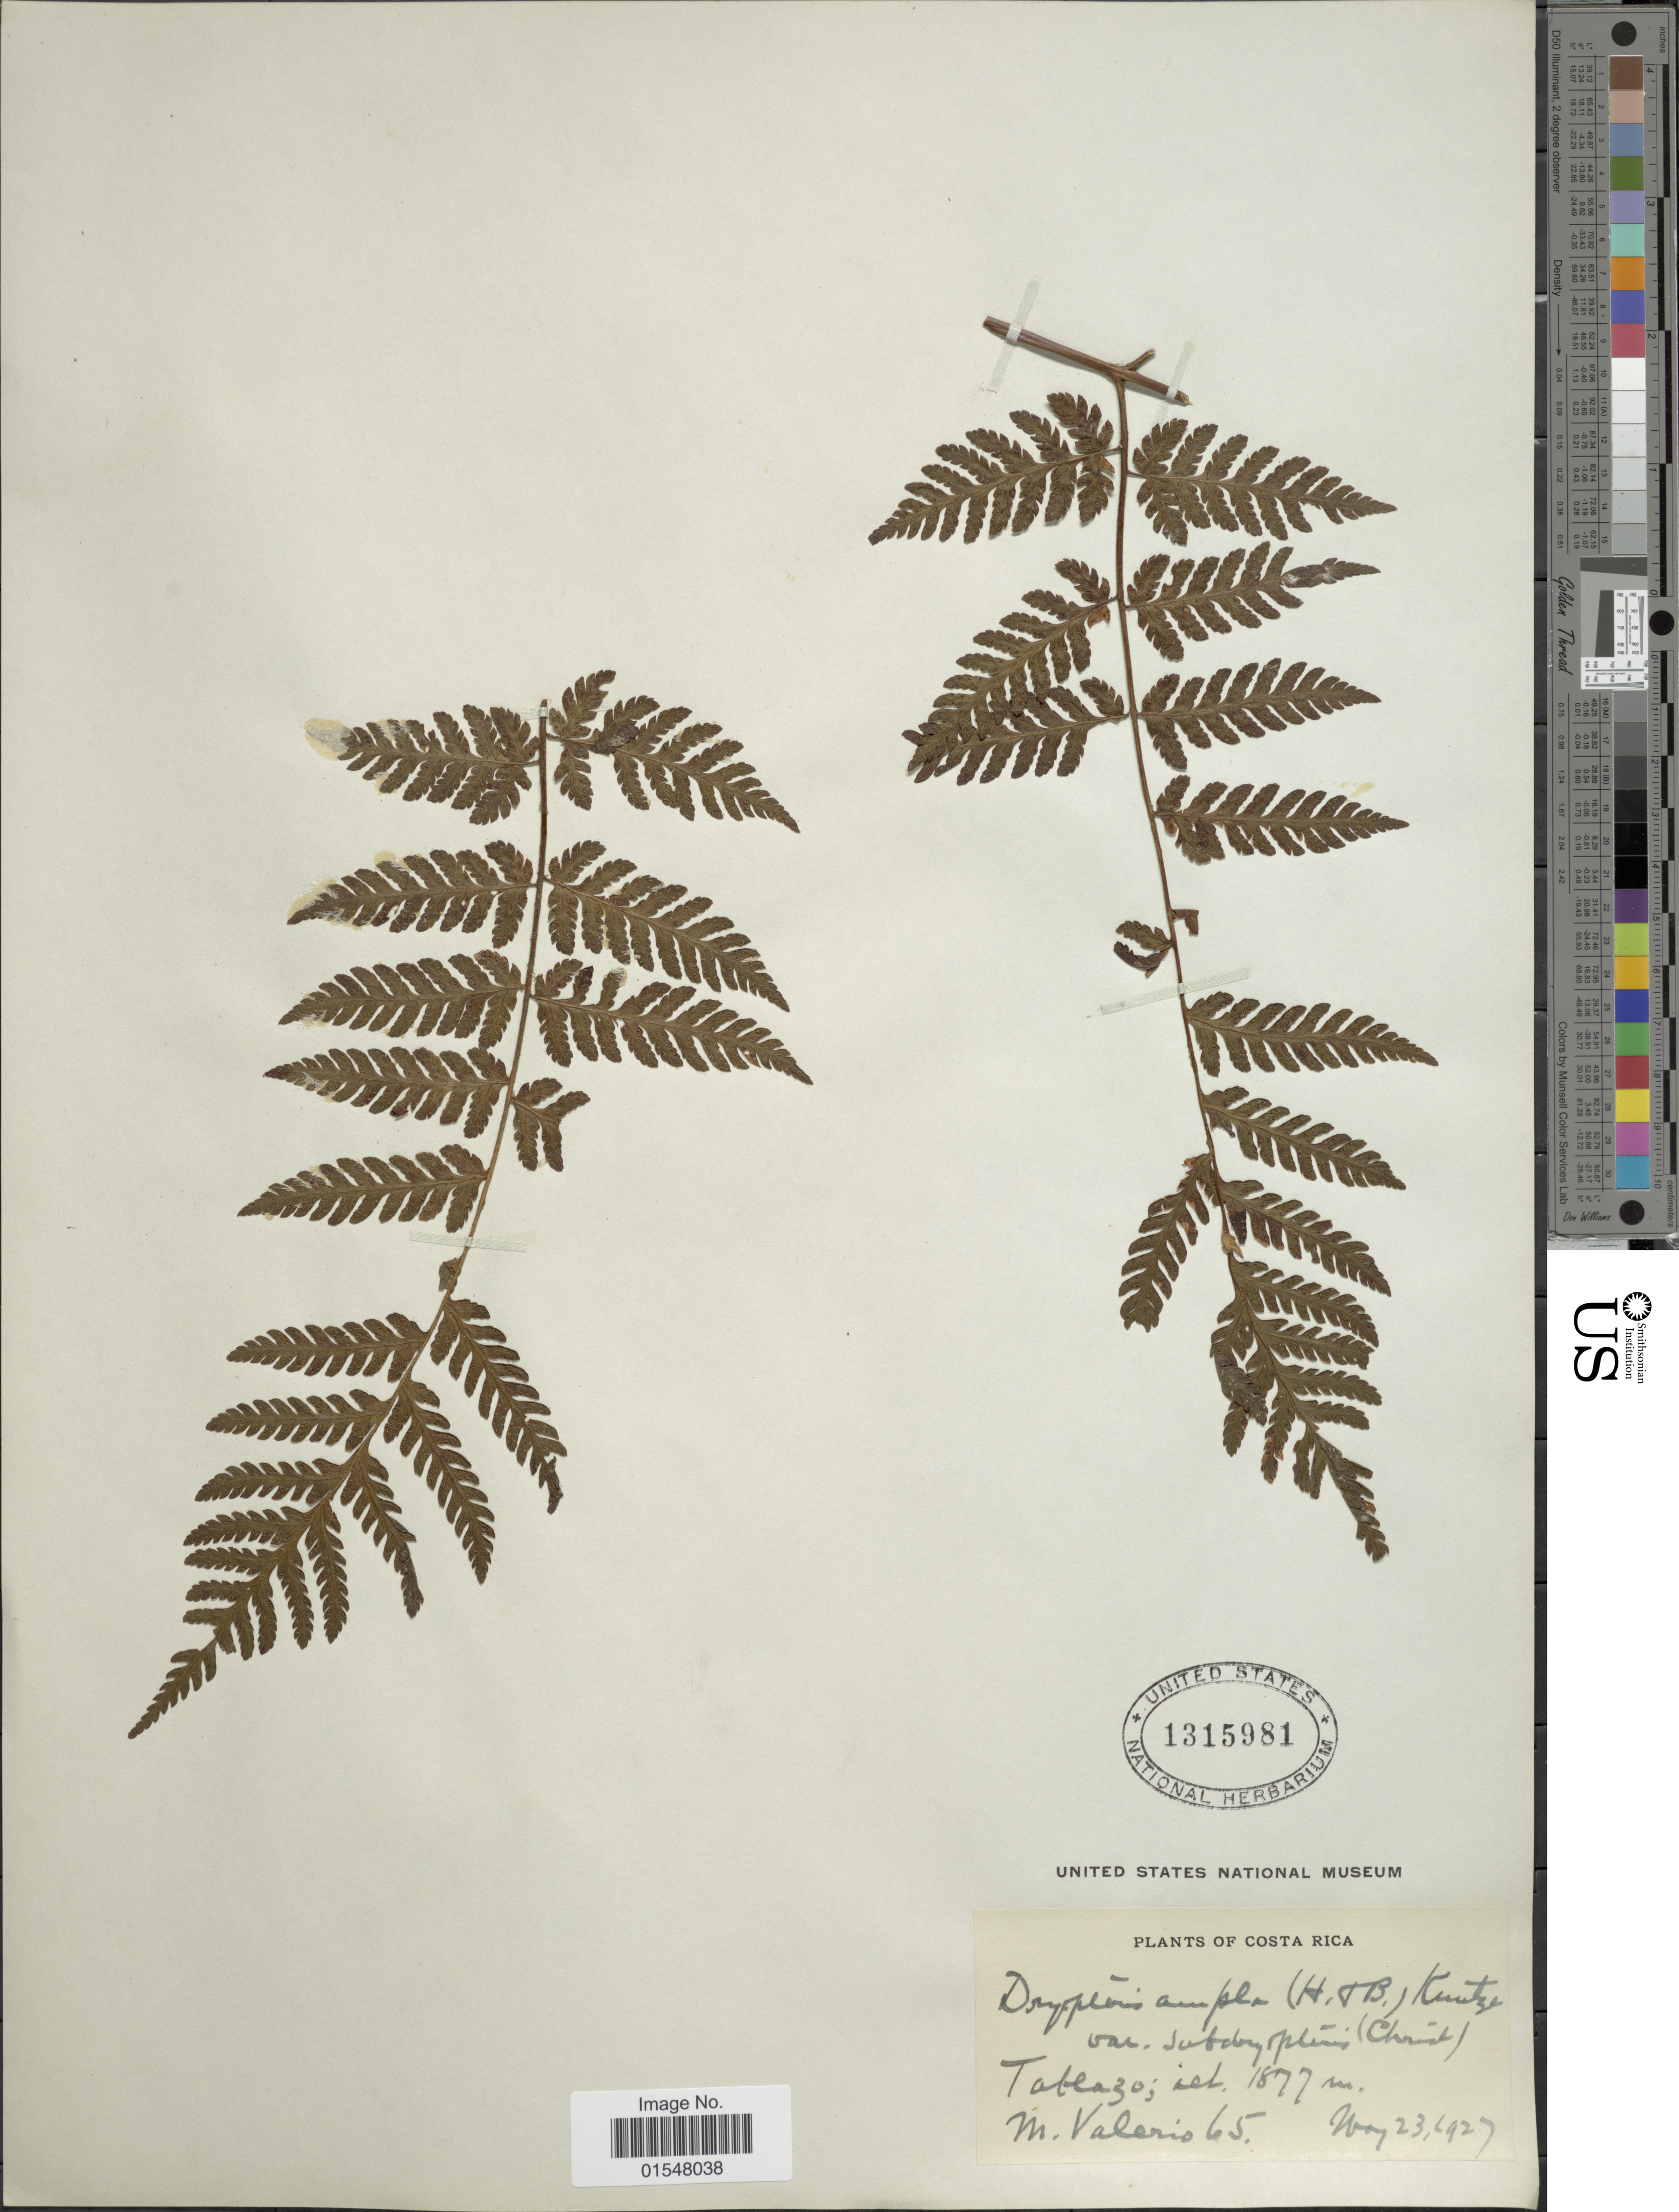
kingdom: Plantae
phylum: Tracheophyta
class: Polypodiopsida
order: Polypodiales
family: Dryopteridaceae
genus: Ctenitis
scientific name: Ctenitis subdryopteris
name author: (Christ) Lellinger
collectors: M. Valerio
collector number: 65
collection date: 1927-03-23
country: Costa Rica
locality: Tablazo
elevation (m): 1877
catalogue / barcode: US 1315981